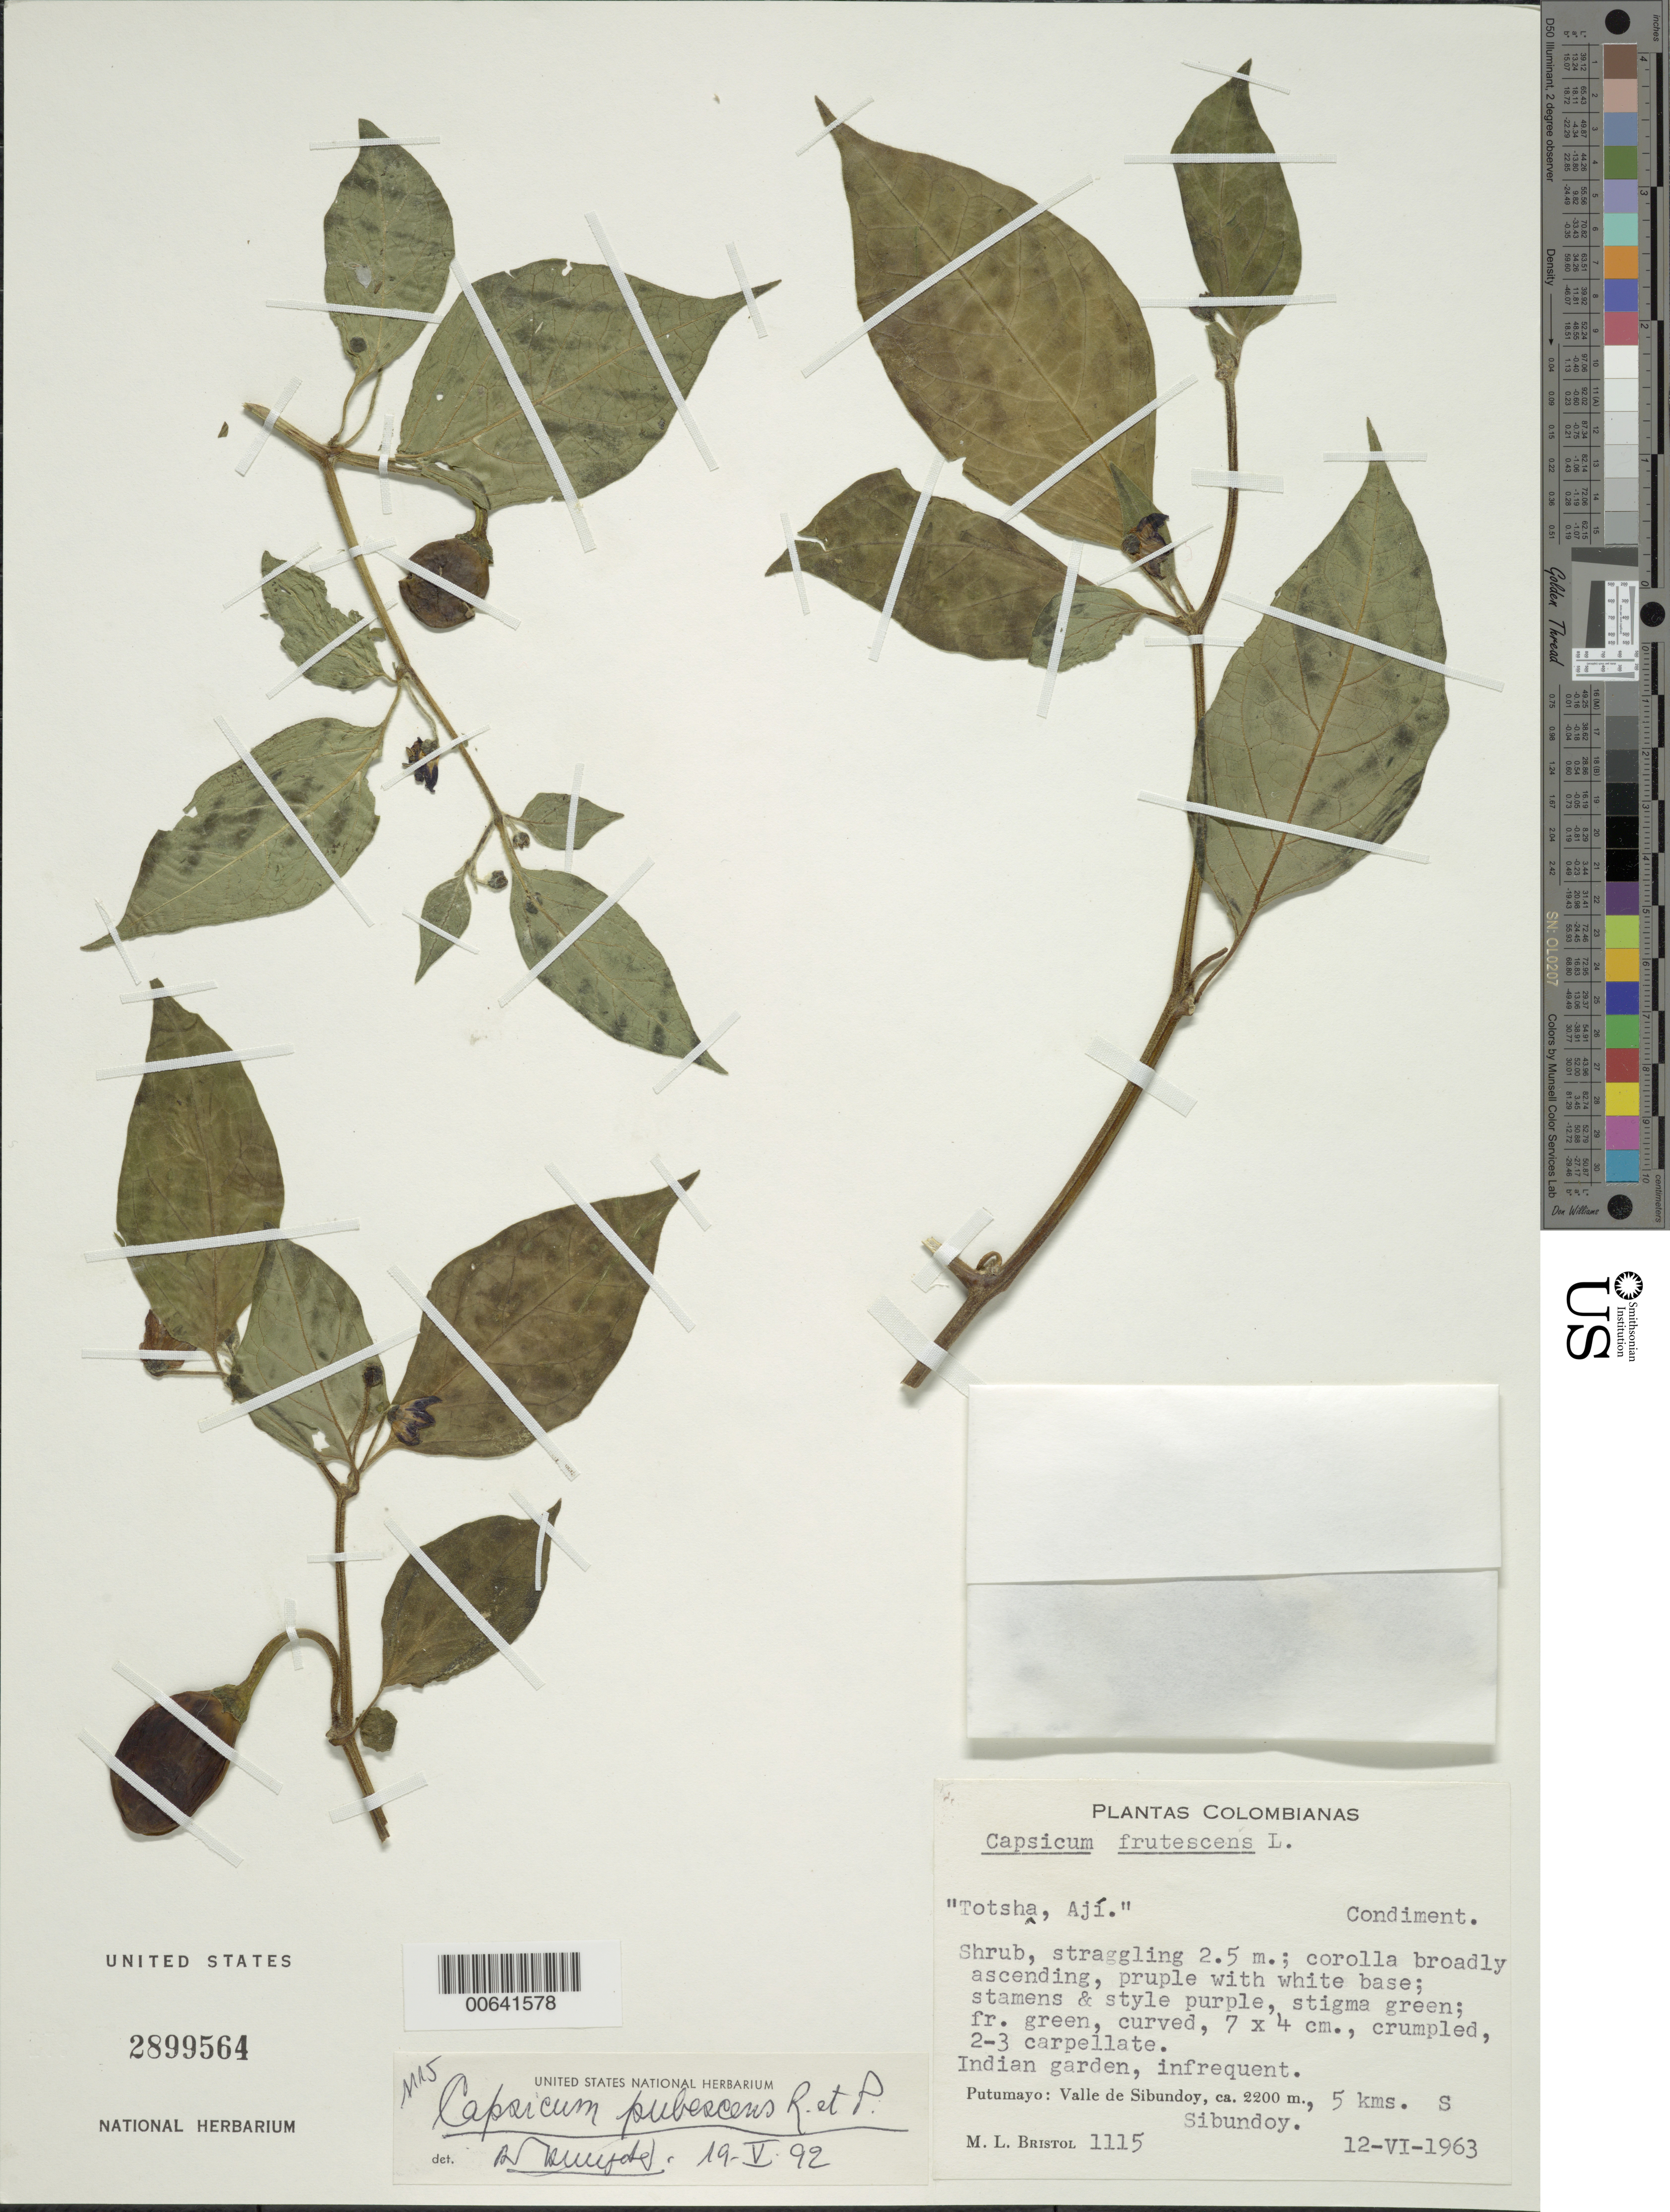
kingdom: Plantae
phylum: Tracheophyta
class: Magnoliopsida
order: Solanales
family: Solanaceae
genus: Capsicum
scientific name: Capsicum pubescens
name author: Ruiz & Pav.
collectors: M. L. Bristol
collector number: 1115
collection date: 1963-06-12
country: Colombia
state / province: Putumayo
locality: Valle de Sibundoy, 5 kms. S. Sibundoy.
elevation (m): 2200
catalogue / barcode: US 2899564